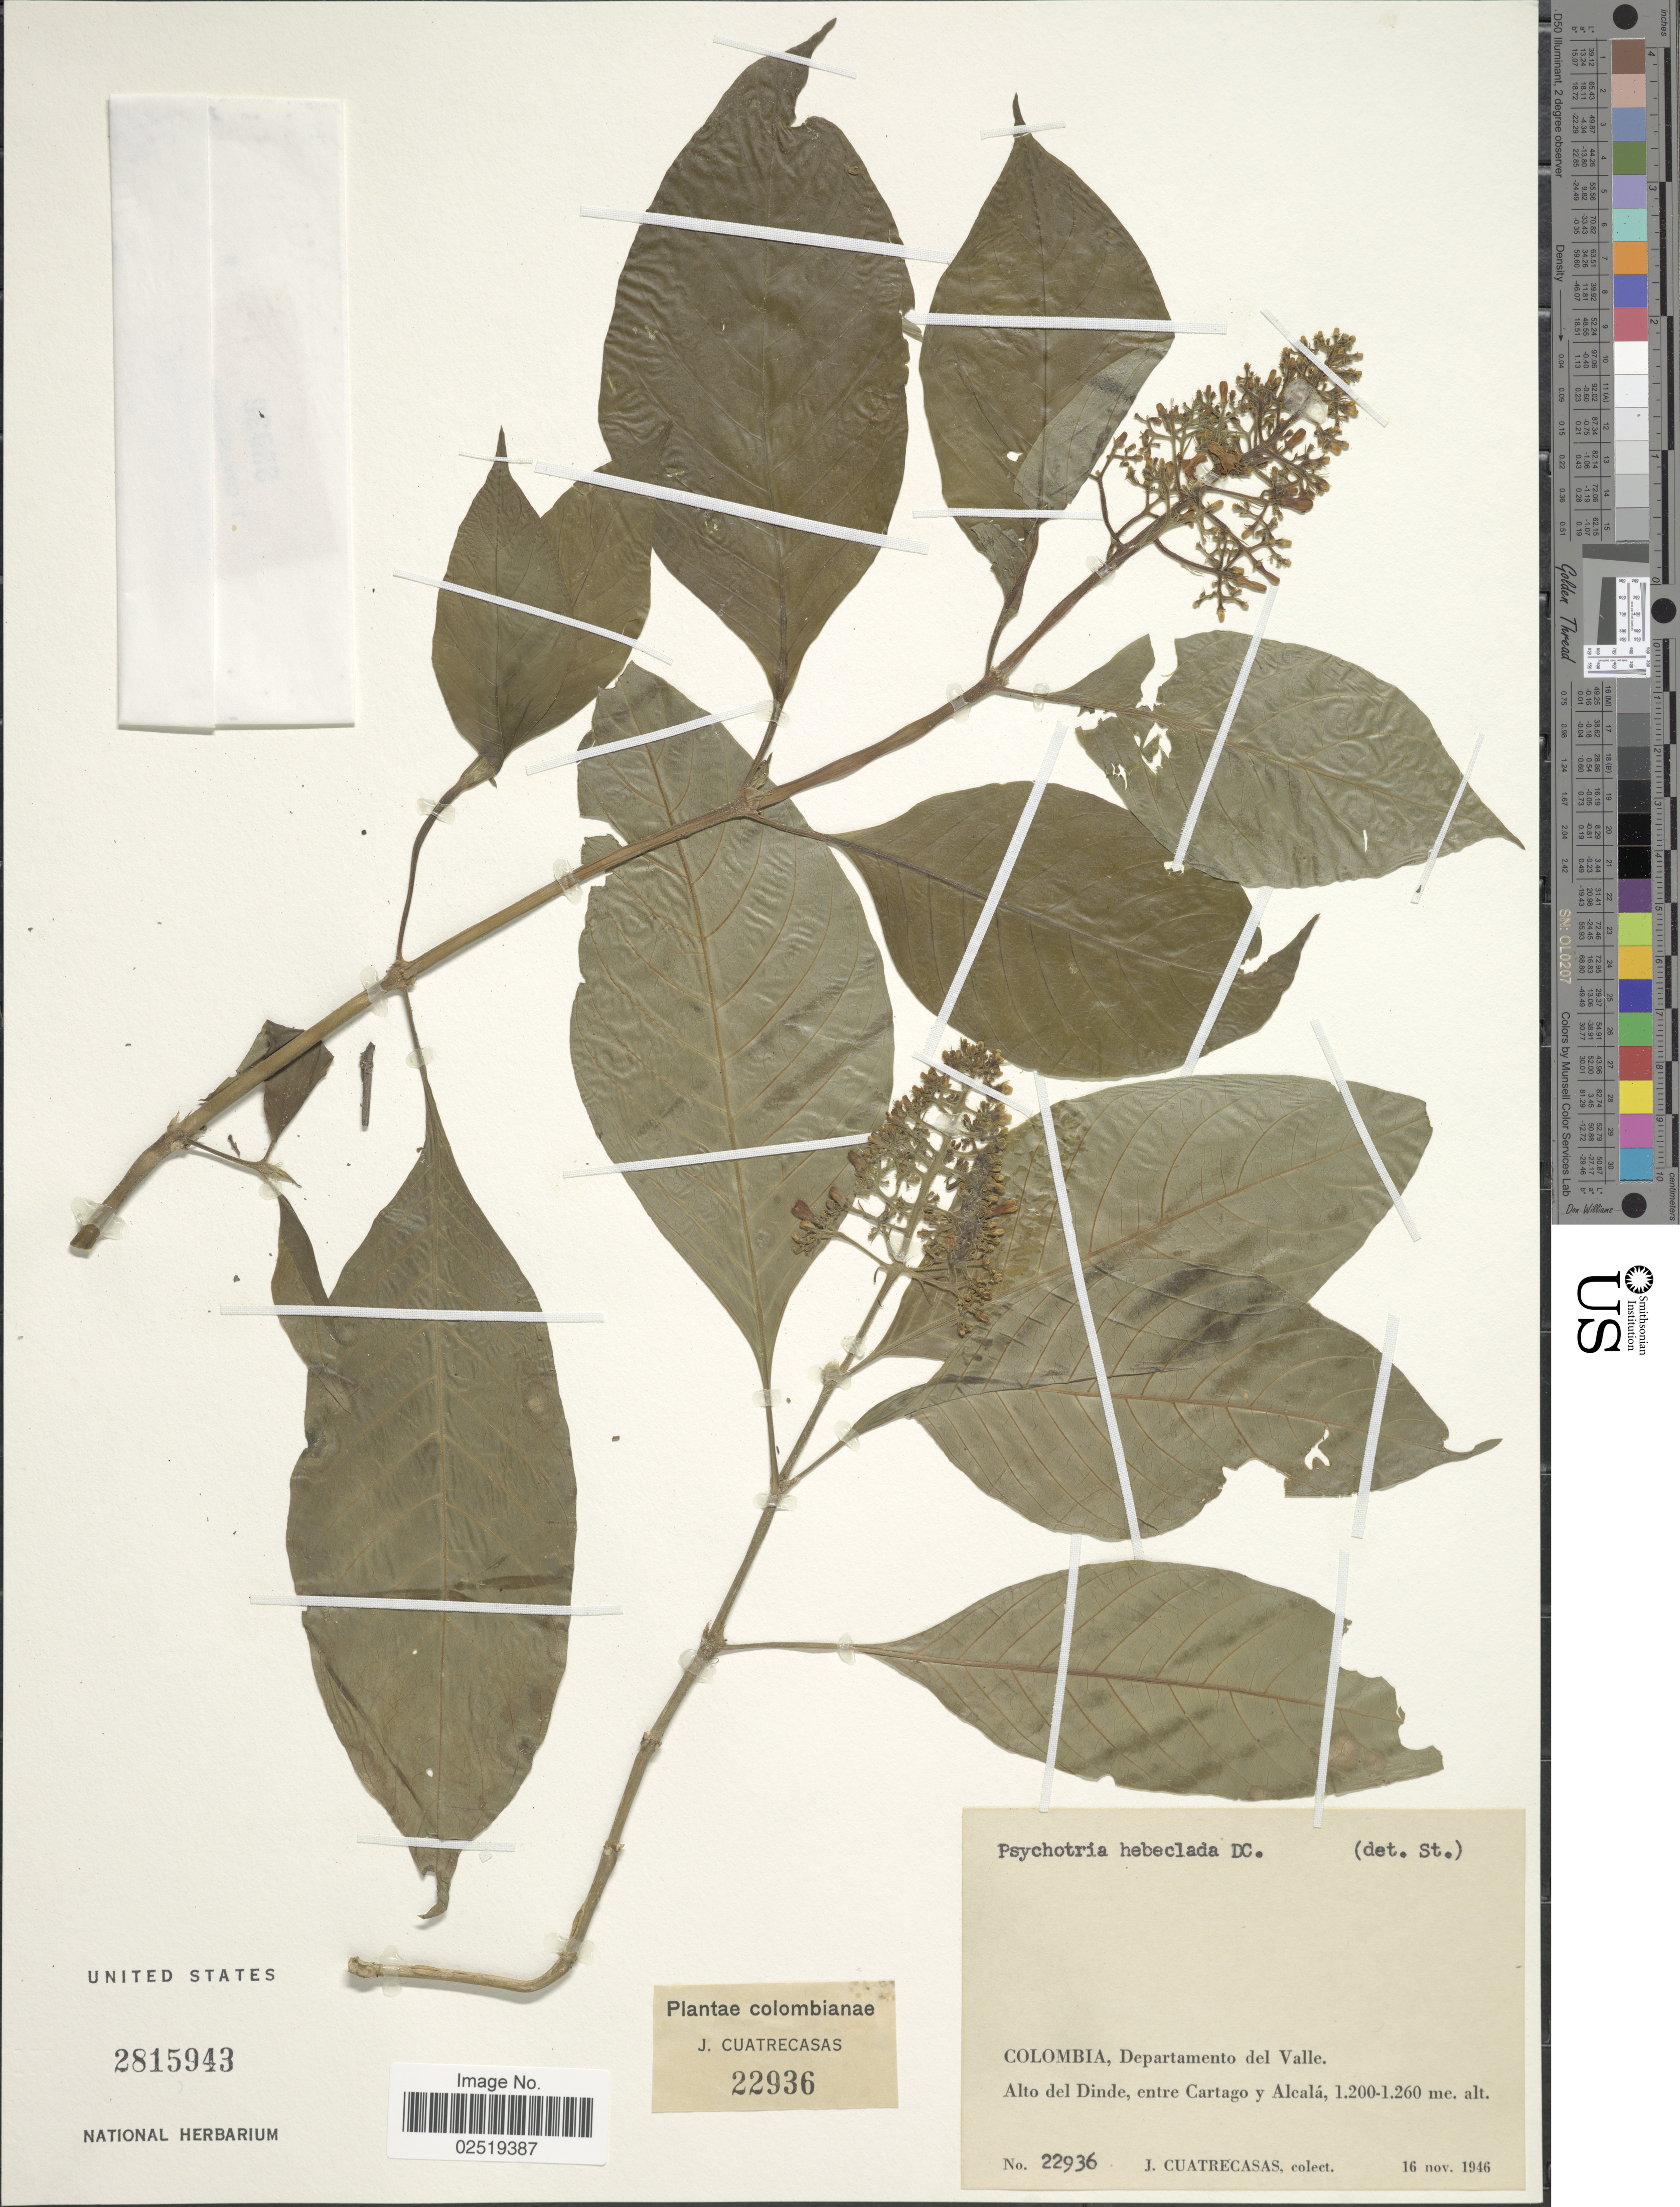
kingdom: Plantae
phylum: Tracheophyta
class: Magnoliopsida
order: Gentianales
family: Rubiaceae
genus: Psychotria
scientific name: Psychotria hebeclada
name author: DC.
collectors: J. Cuatrecasas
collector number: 22936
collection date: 1946-11-16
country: Colombia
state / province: Valle del Cauca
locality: Departamento del Valle. Alto del Dinde, entre Cartago y Alcala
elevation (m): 1200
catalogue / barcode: US 2815943